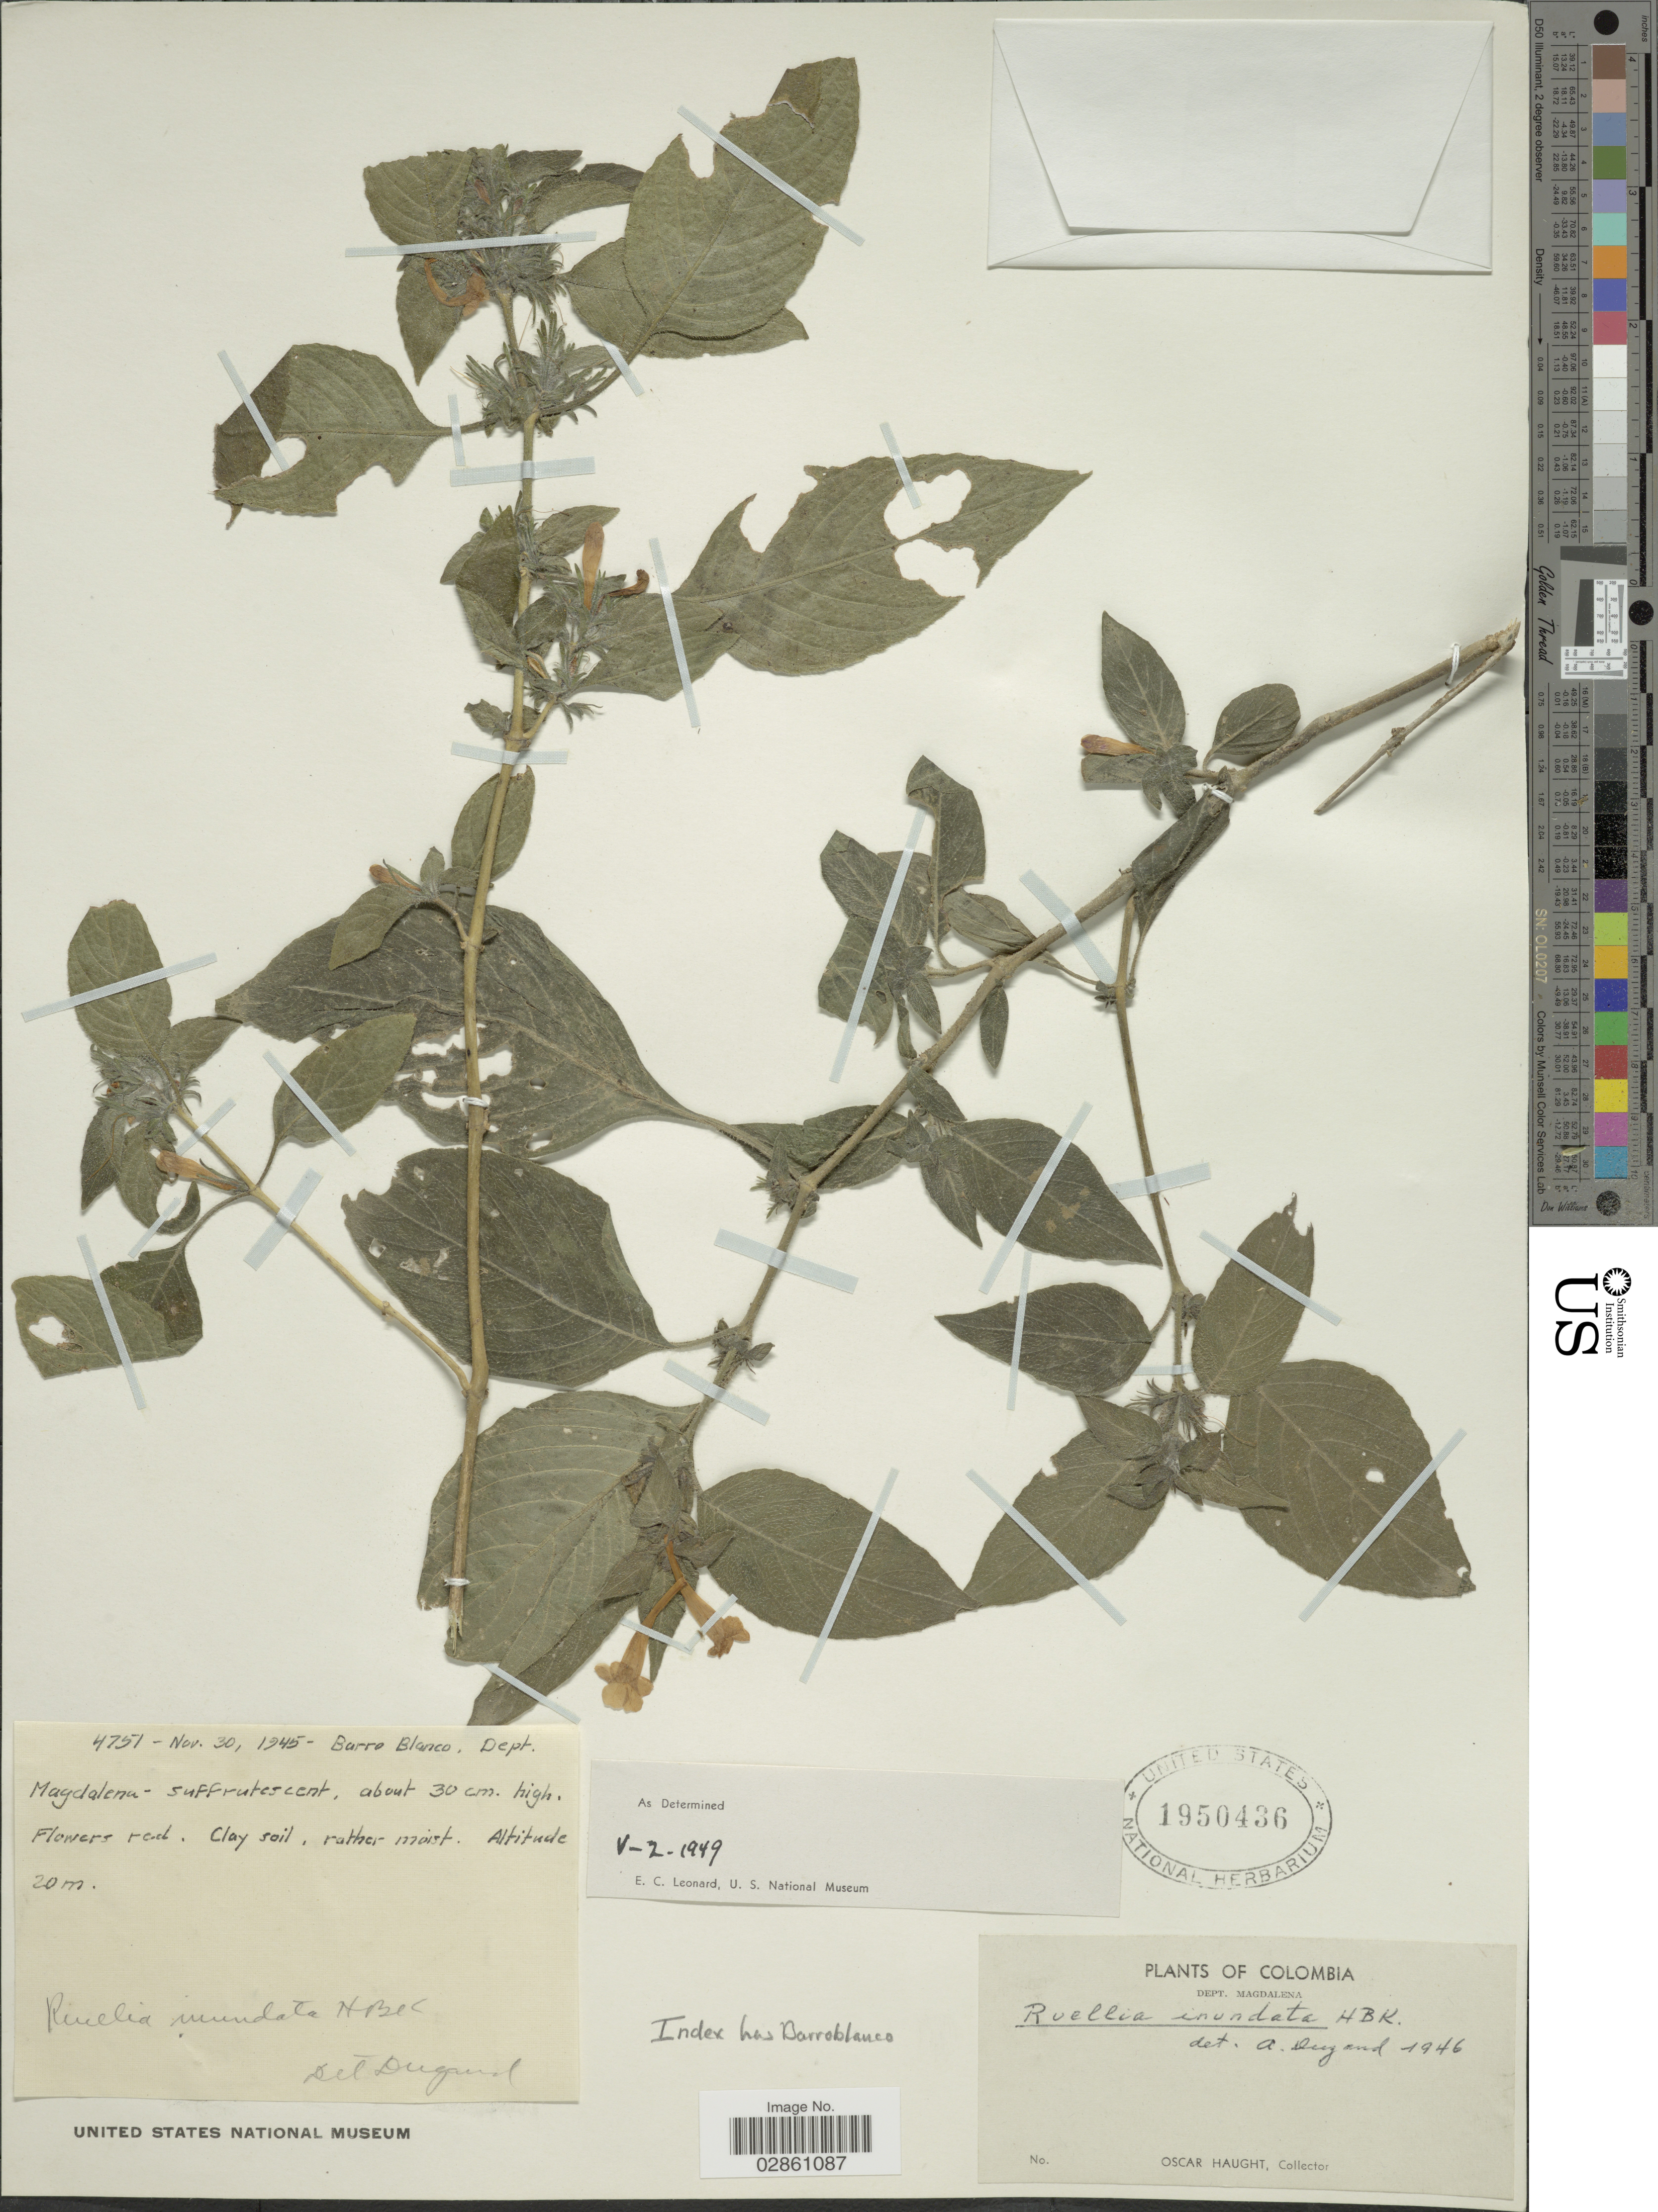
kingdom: Plantae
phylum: Tracheophyta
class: Magnoliopsida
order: Lamiales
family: Acanthaceae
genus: Ruellia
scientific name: Ruellia inundata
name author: Kunth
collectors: O. Haught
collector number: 4751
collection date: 1945-11-30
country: Colombia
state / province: Magdalena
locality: Burro Blanco. Dept. Magdalena.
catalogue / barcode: US 1950436